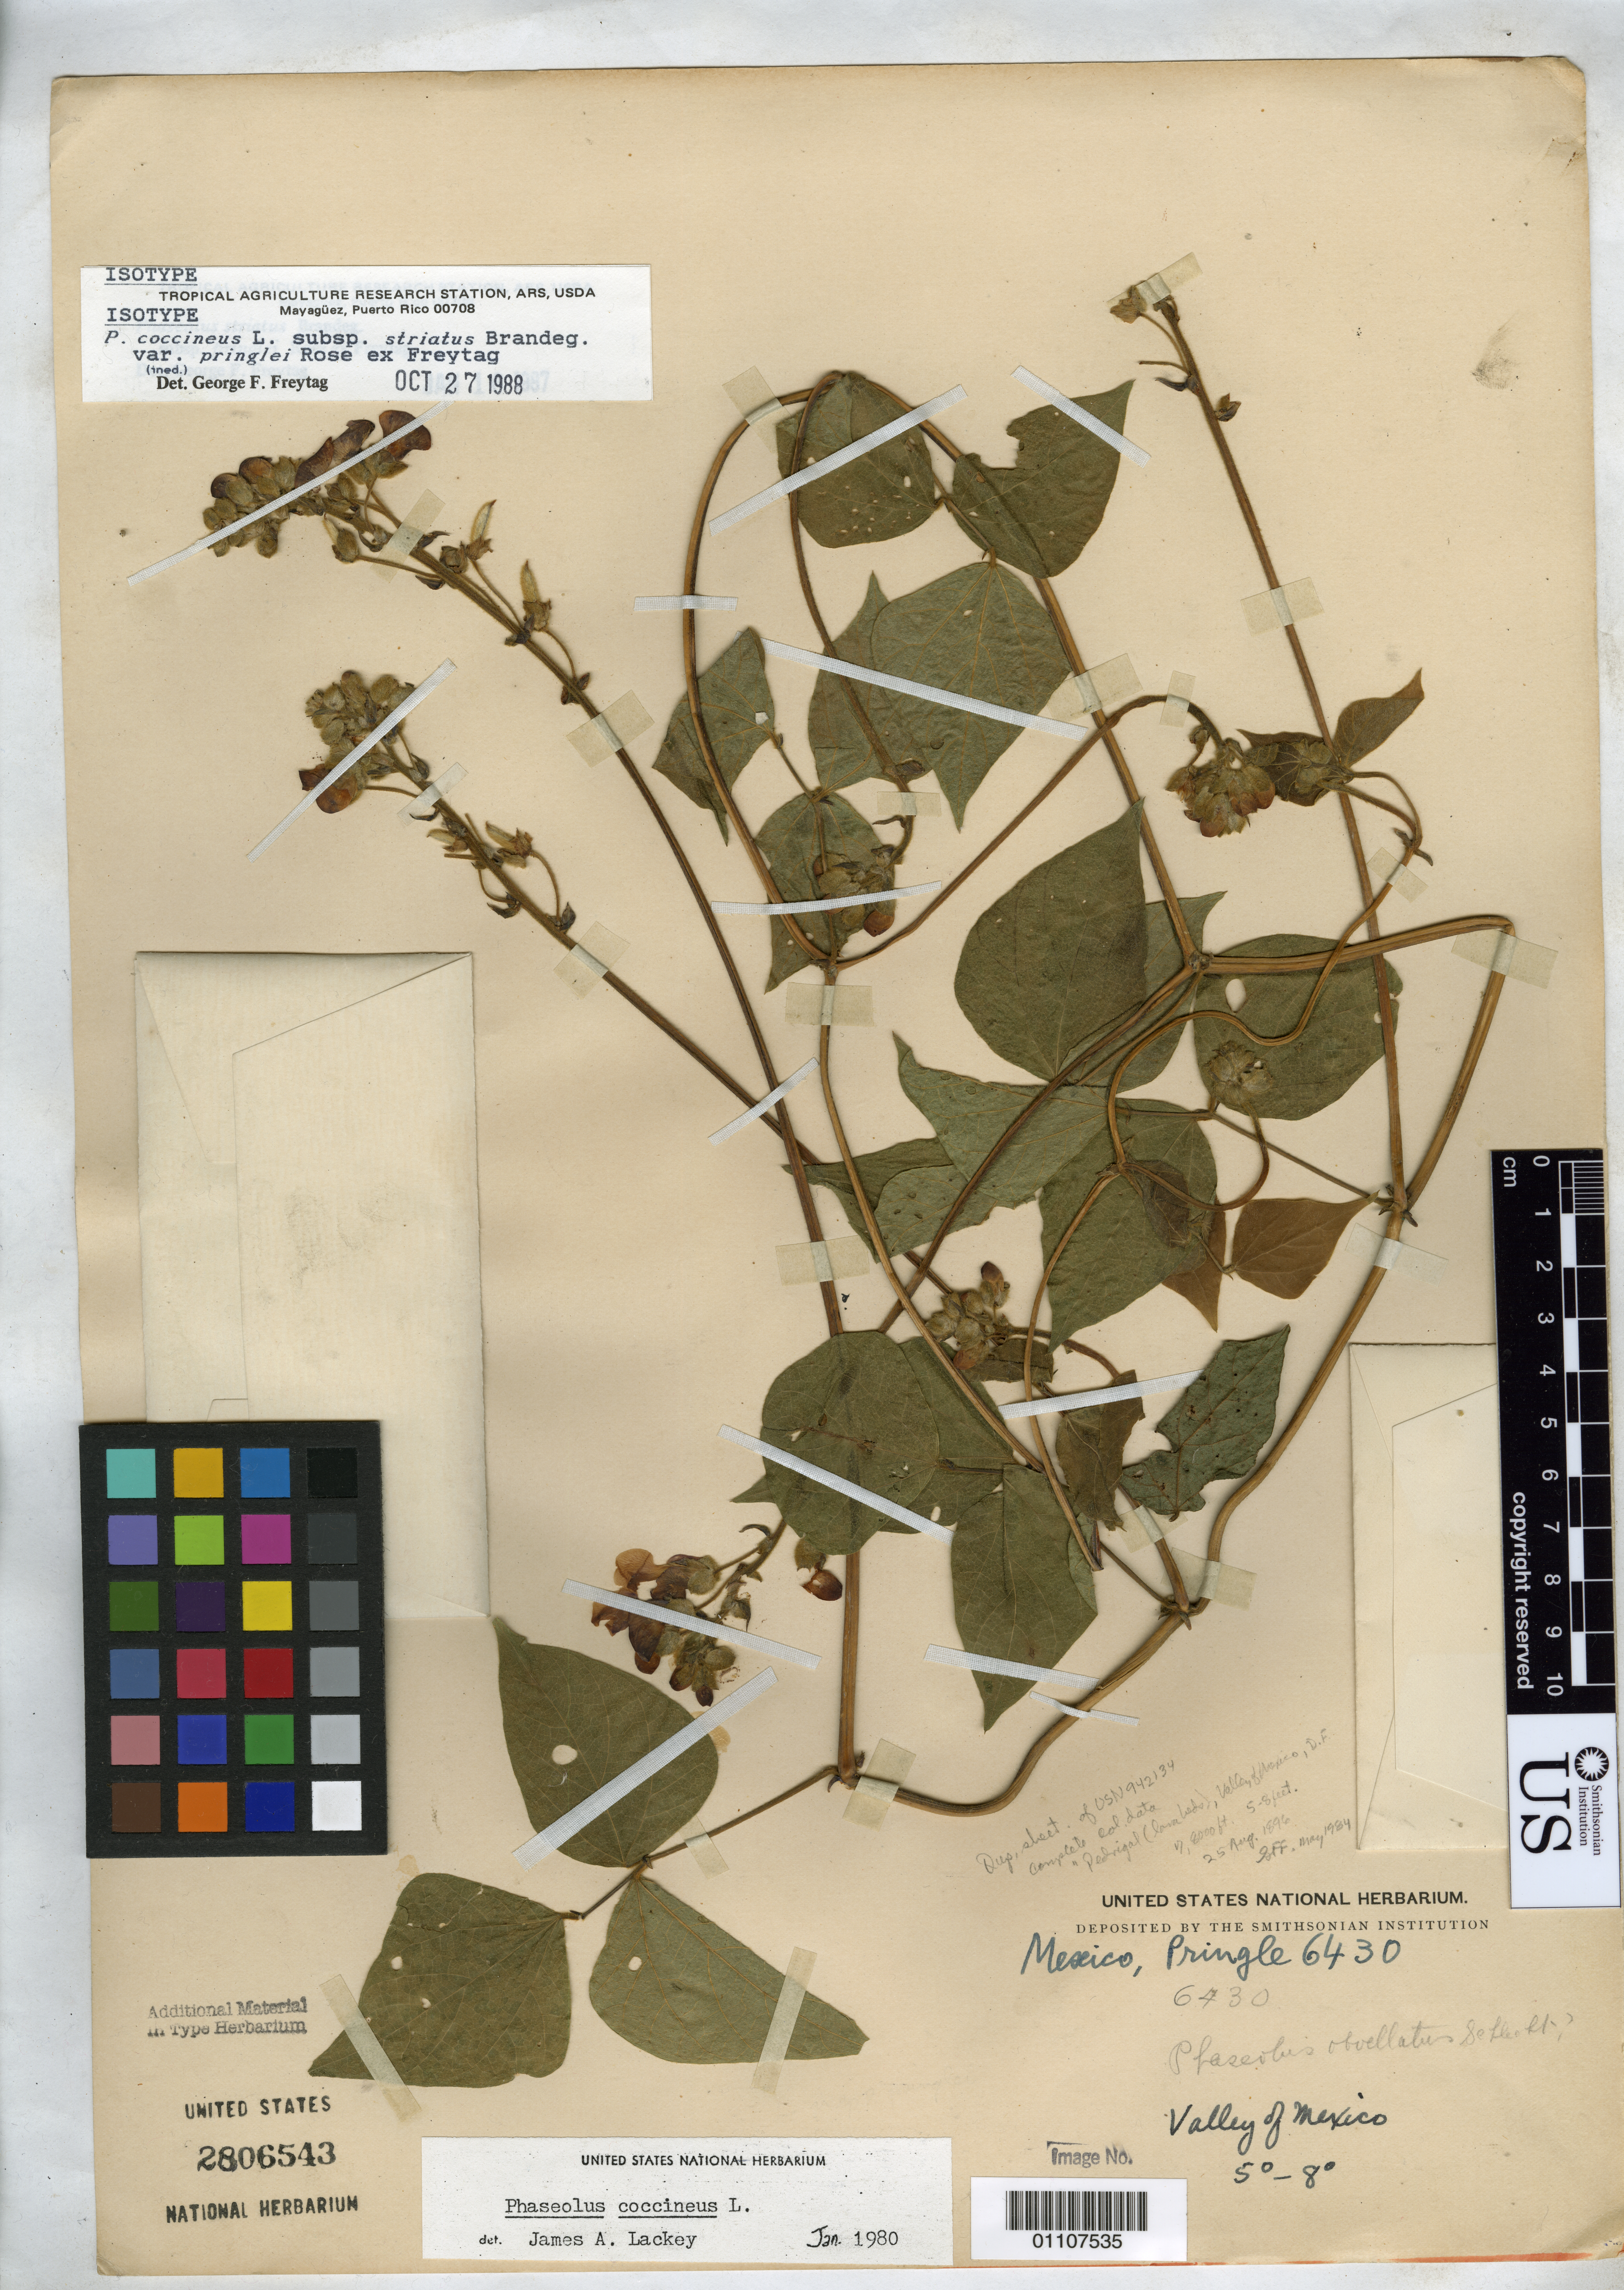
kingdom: Plantae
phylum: Tracheophyta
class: Magnoliopsida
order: Fabales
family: Fabaceae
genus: Phaseolus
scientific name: Phaseolus coccineus var. pringlei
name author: Rose ex Freytag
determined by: Freytag, G. F.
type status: Isotype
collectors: C. G. Pringle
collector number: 6430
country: Mexico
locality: Valley of Mexico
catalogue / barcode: US 2806543